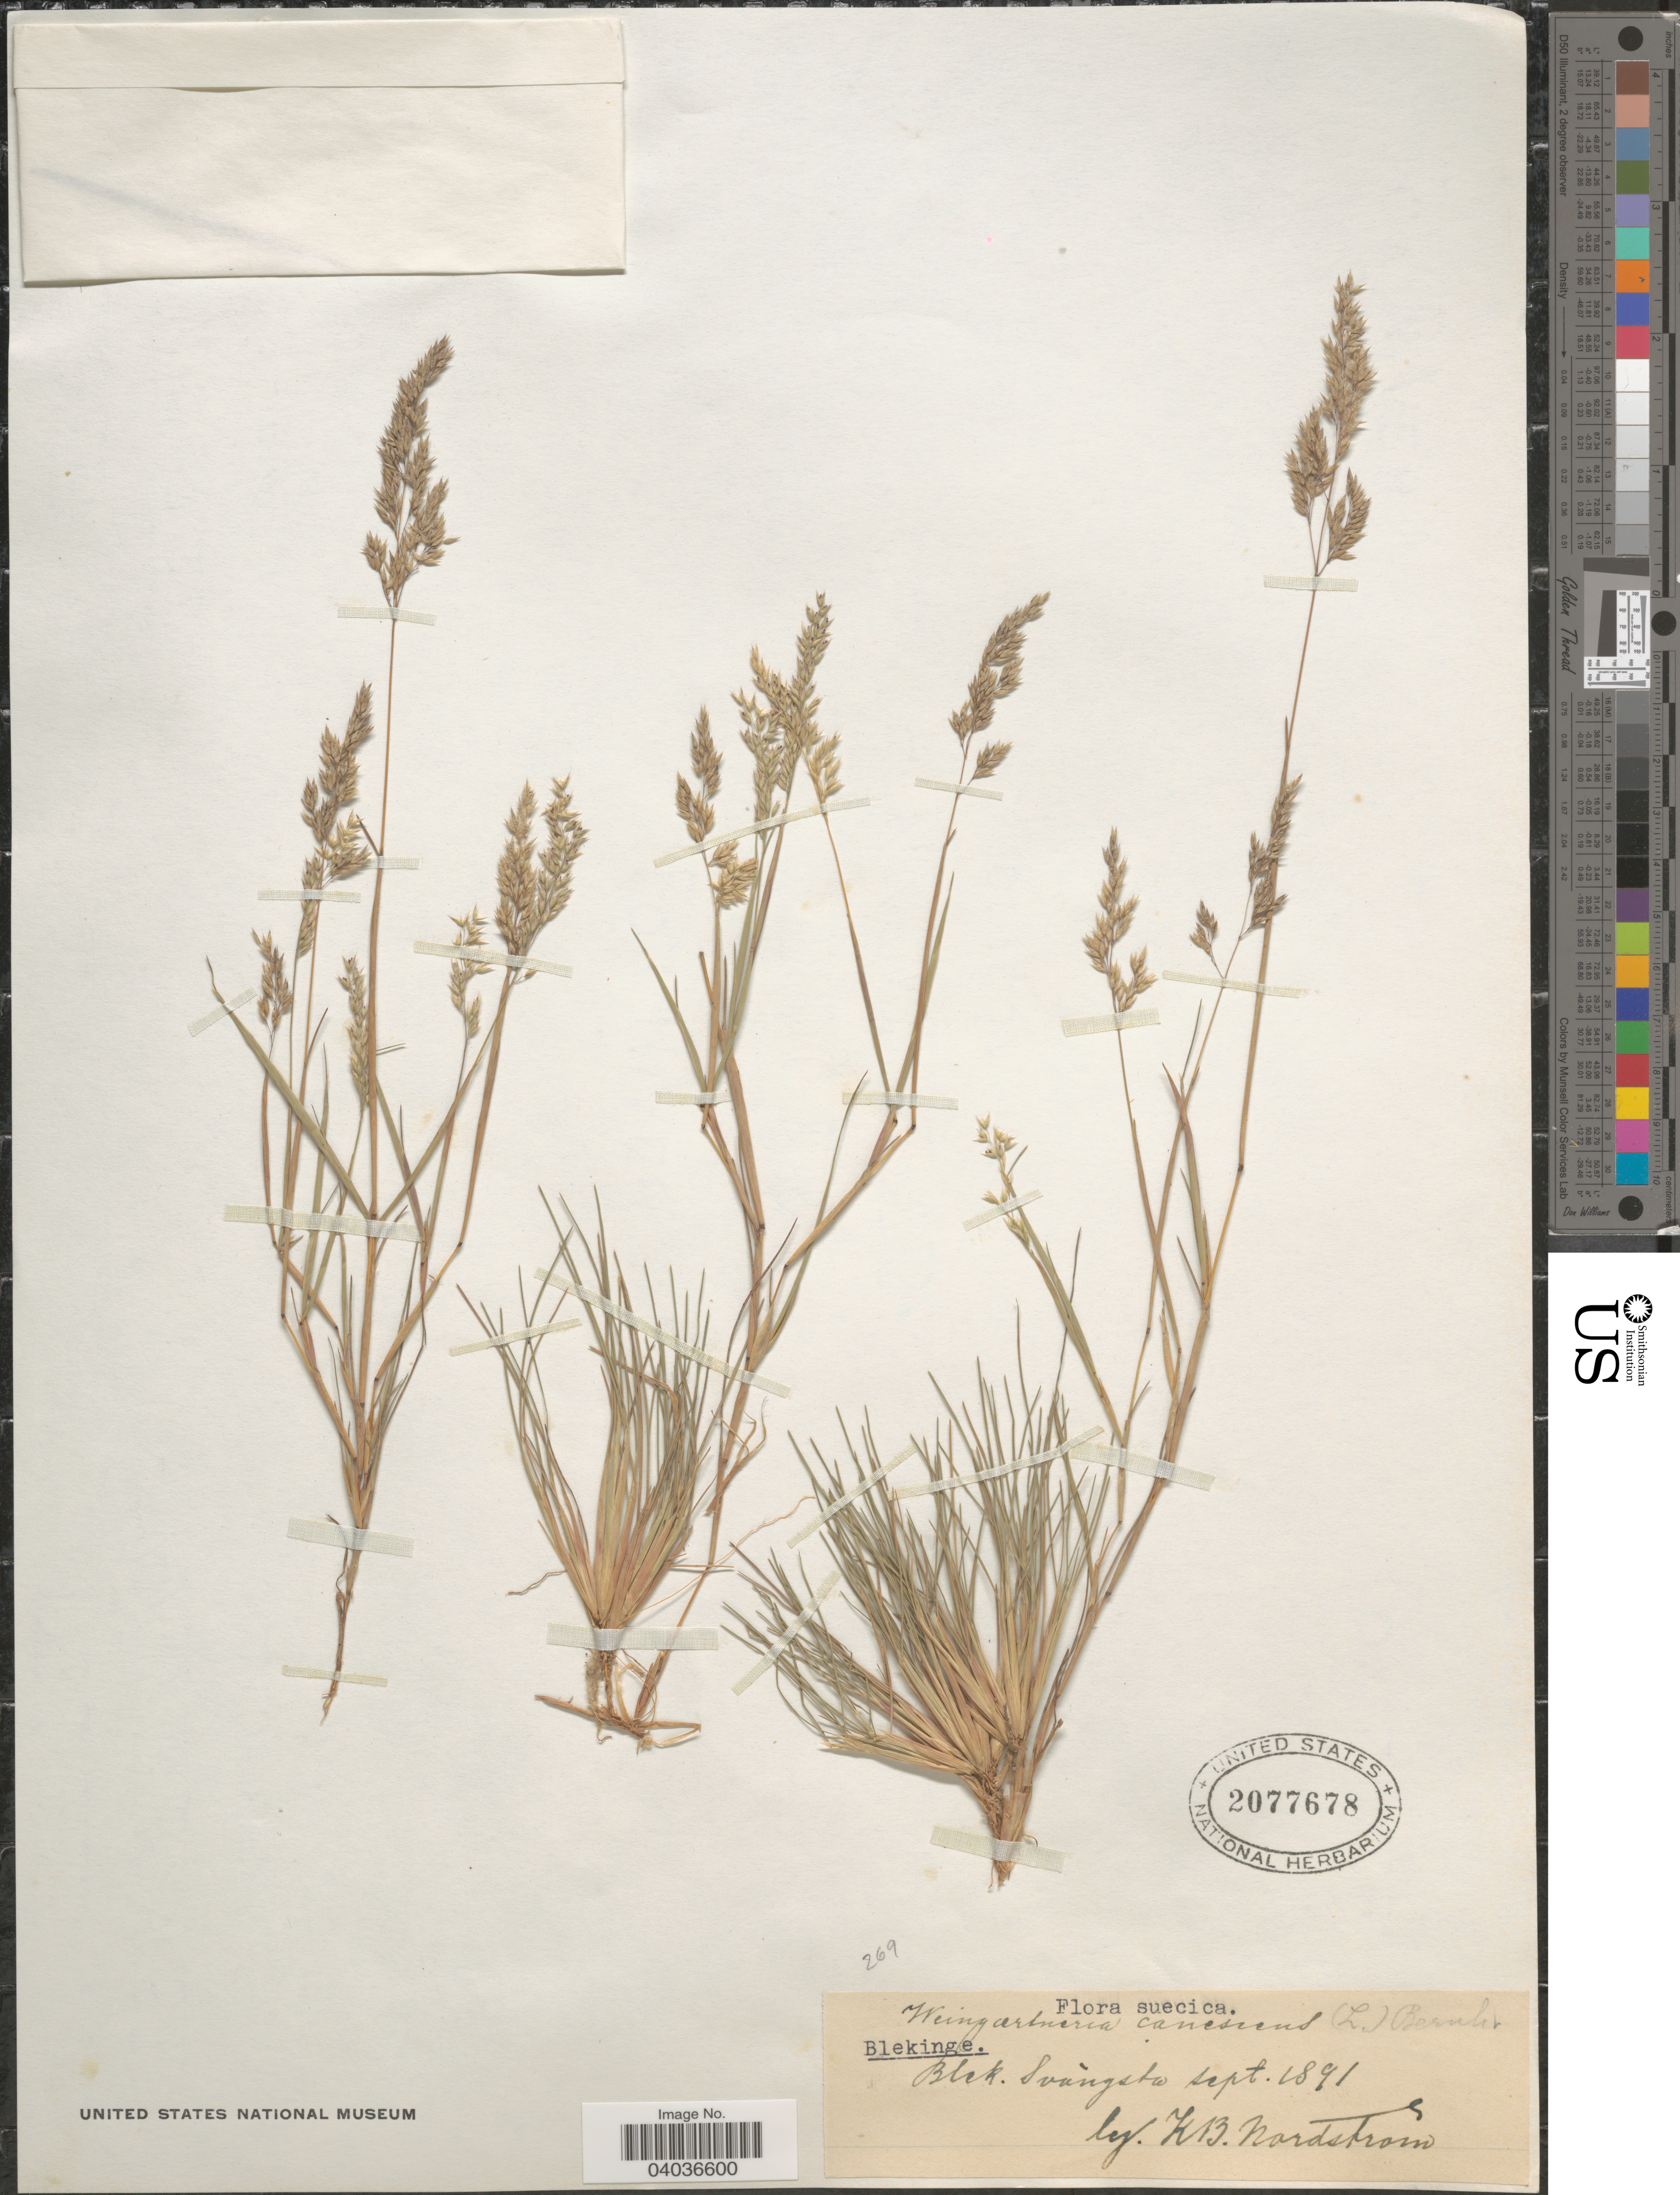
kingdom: Plantae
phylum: Tracheophyta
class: Liliopsida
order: Poales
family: Poaceae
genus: Corynephorus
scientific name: Corynephorus canescens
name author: (L, MEL) P. Beauv.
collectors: K. B. Nordstrom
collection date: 1891-09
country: Sweden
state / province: Blekinge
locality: Suecica. Blck. Svängsta.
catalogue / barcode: US 2077678